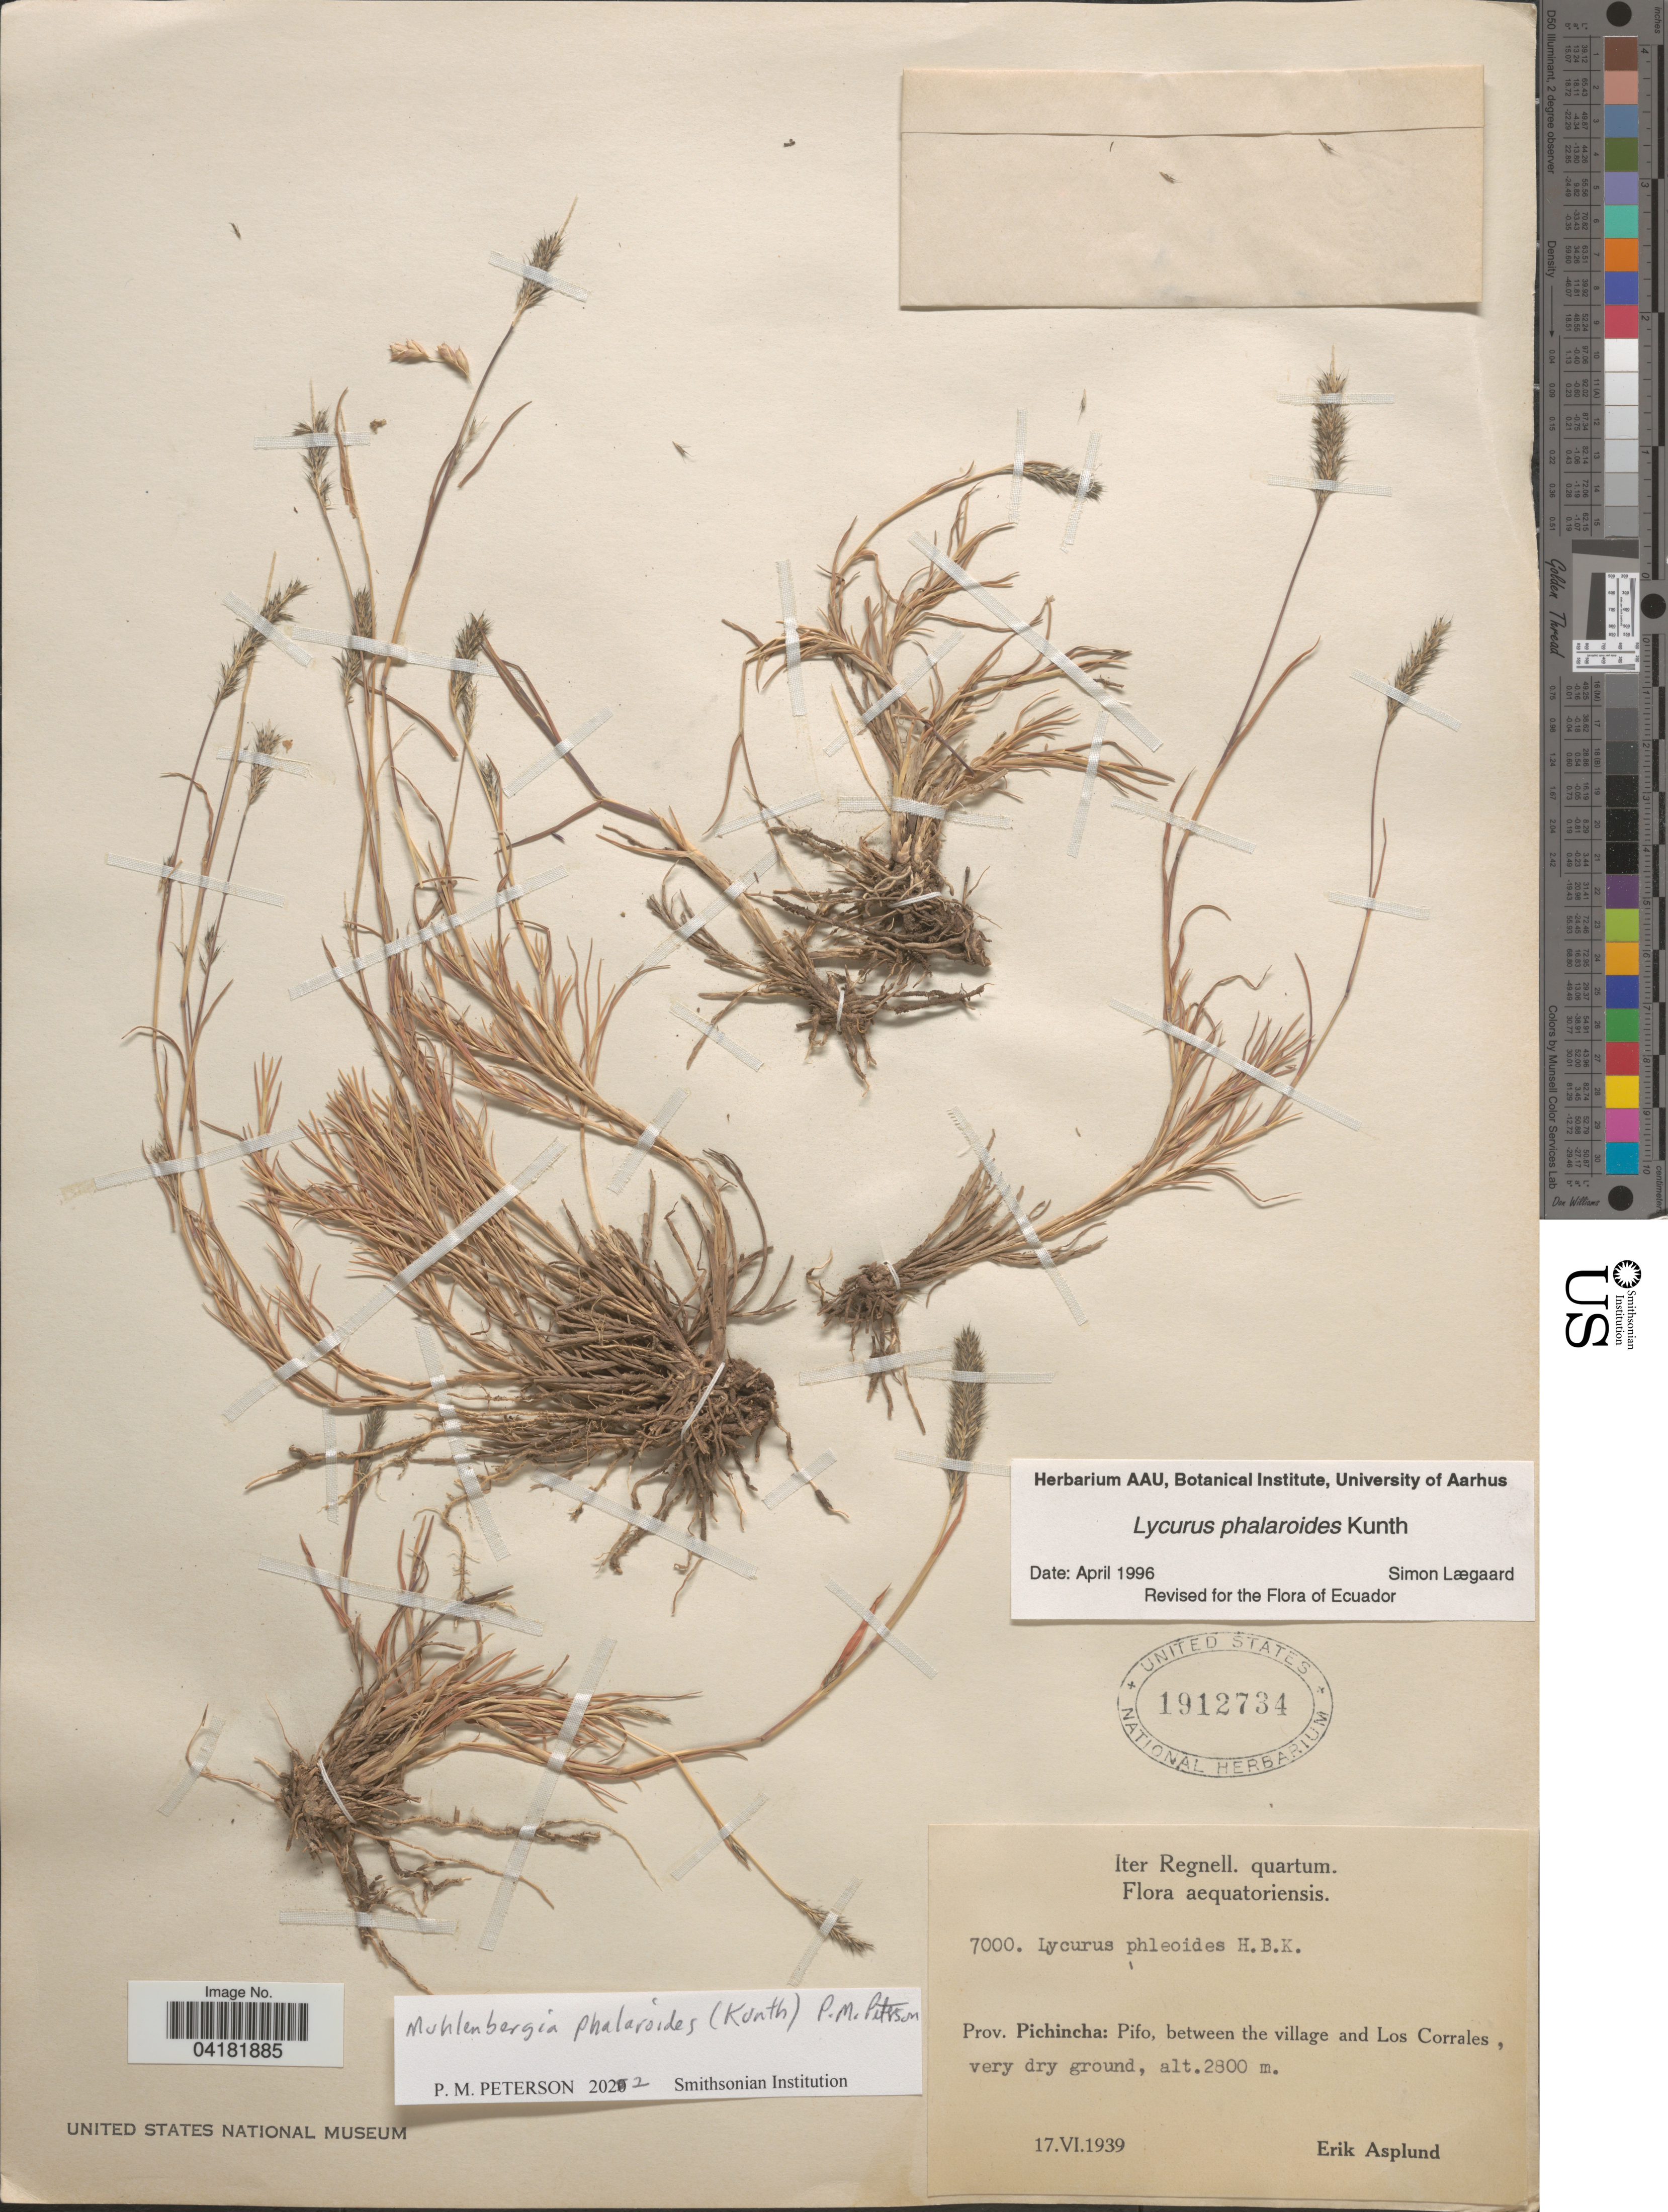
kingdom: Plantae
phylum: Tracheophyta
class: Liliopsida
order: Poales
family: Poaceae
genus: Muhlenbergia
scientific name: Muhlenbergia phalaroides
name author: (Kunth) P.M. Peterson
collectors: E. Asplund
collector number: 7000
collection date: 1939-06-17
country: Ecuador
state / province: Pichincha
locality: Iter Regnell. quartum. Aequatoriensis. Pifo, between the village and Los Corrales.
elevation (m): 2800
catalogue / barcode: US 1912734